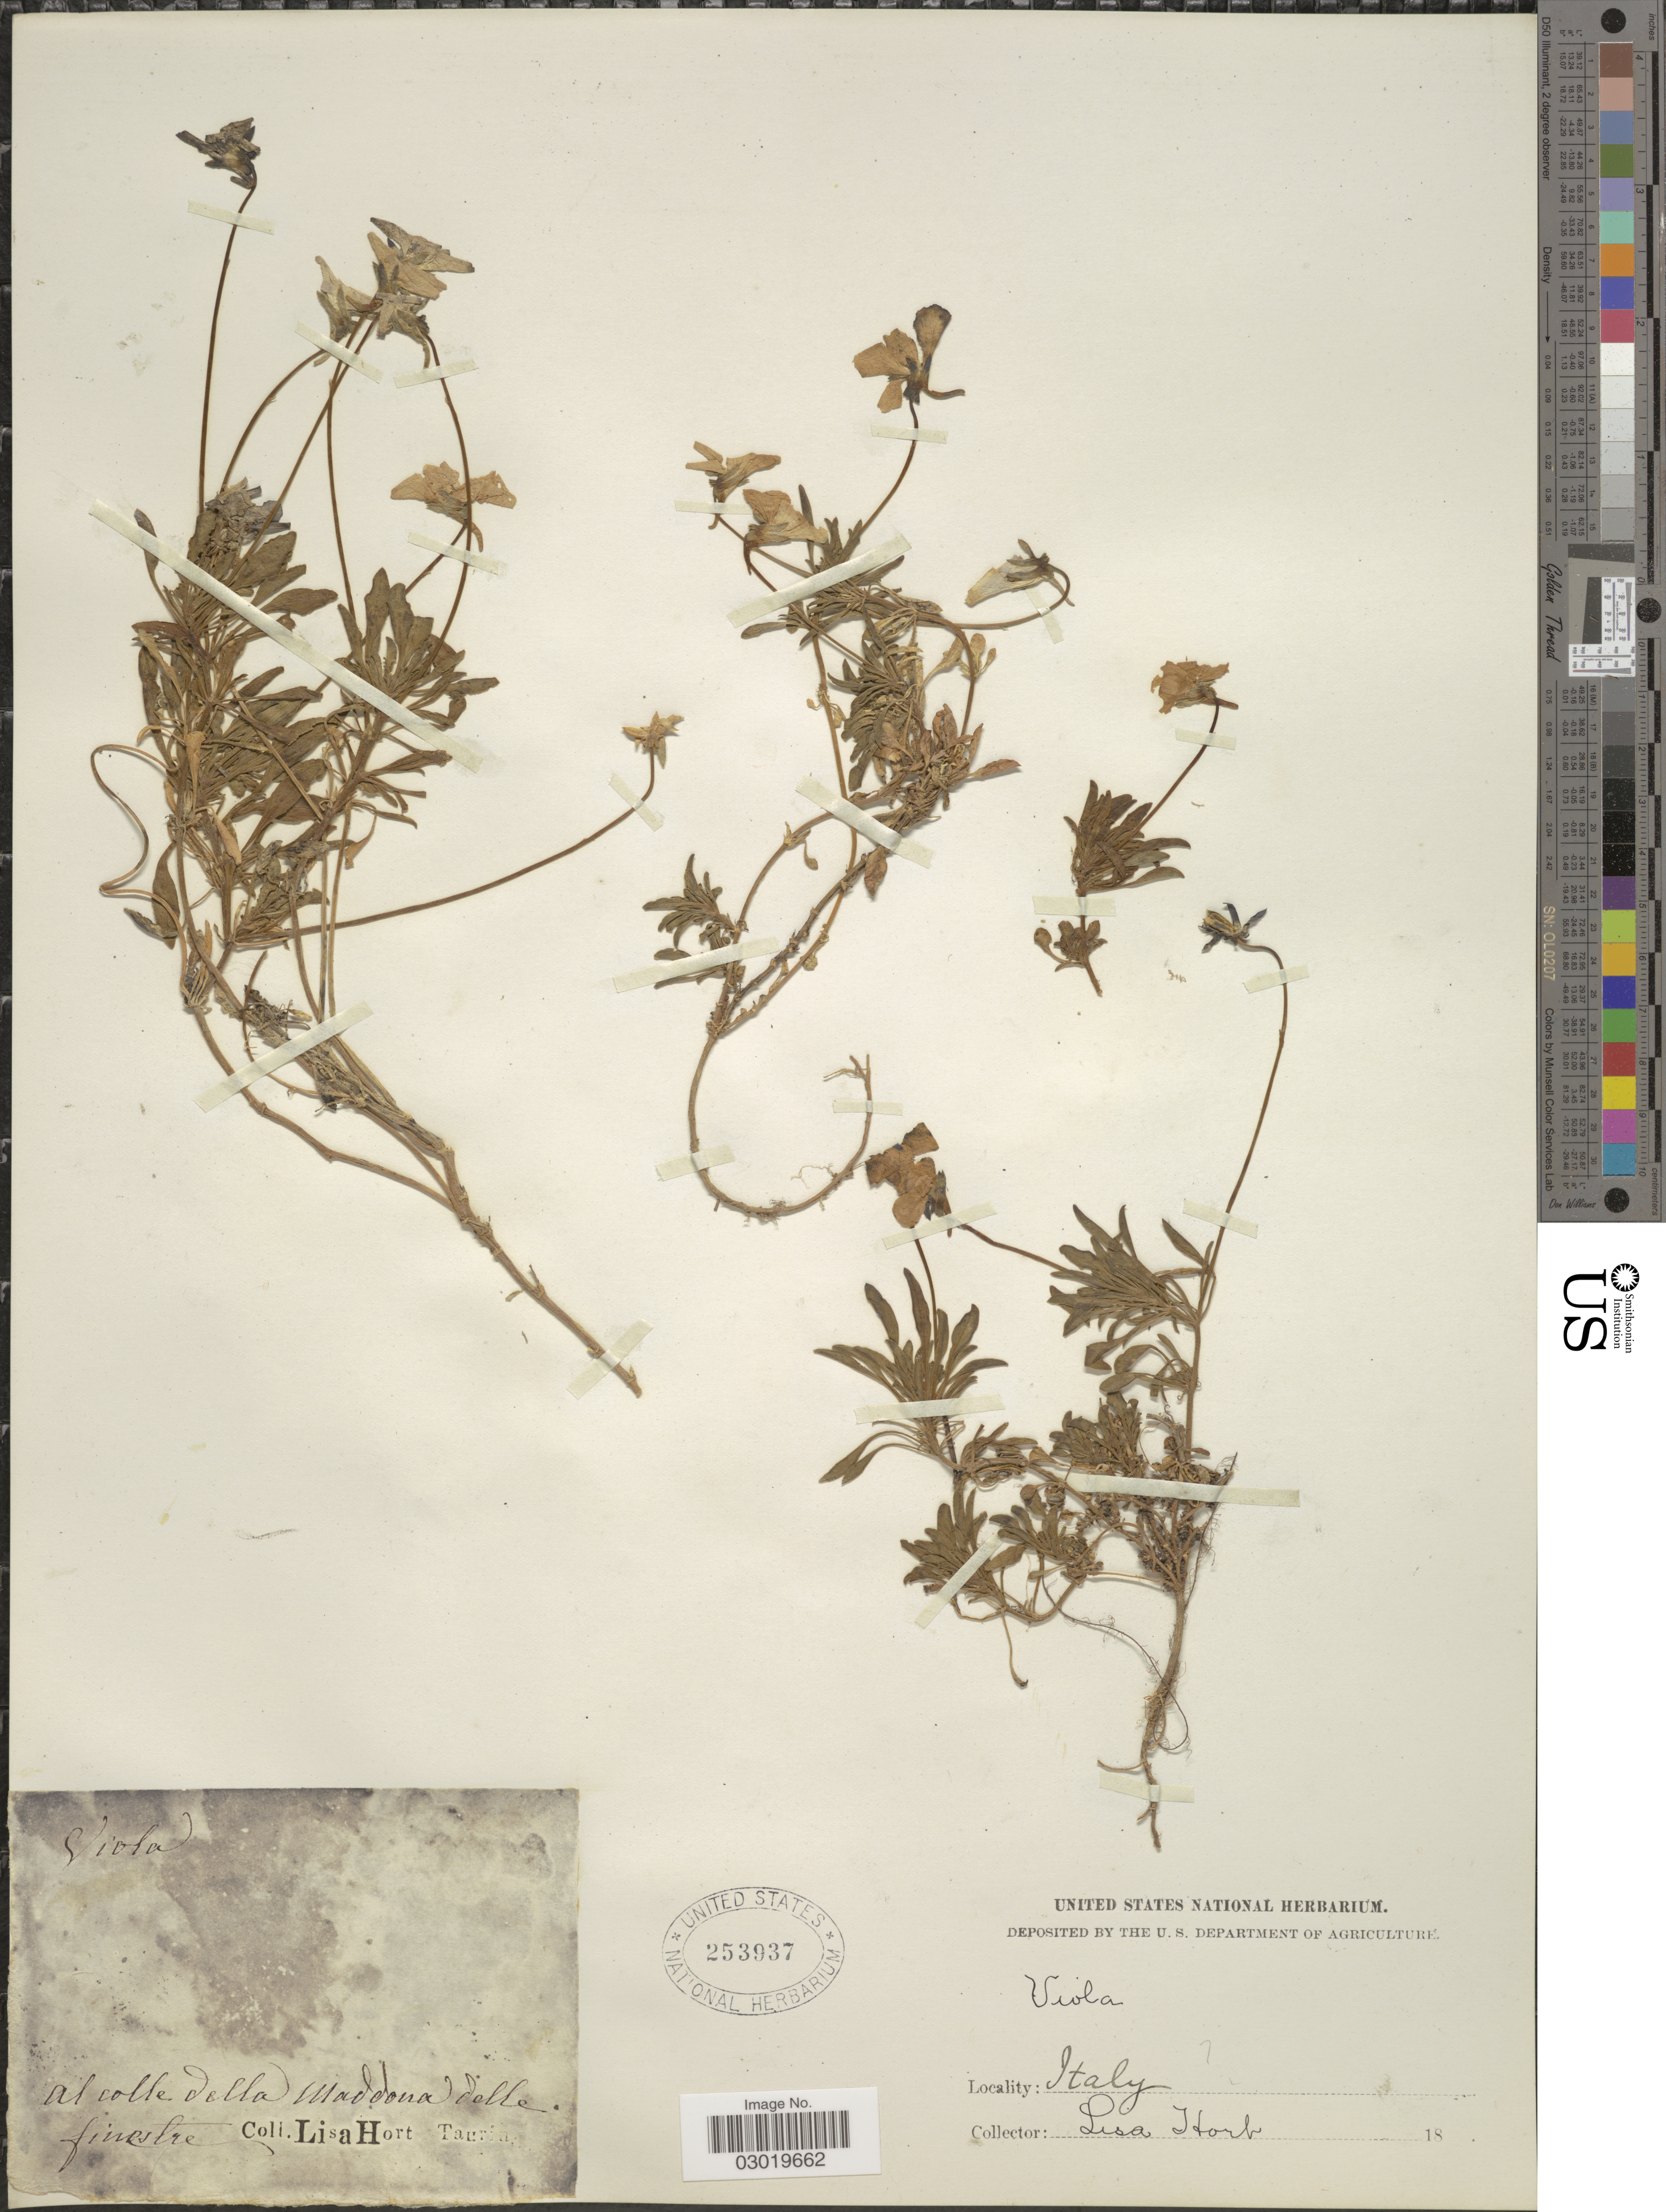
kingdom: Plantae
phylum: Tracheophyta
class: Magnoliopsida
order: Malpighiales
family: Violaceae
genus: Viola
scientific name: Viola sp.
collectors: L. Hort Taurin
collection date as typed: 18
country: Italy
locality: Al colle della Maddona delle finestre.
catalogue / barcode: US 253937